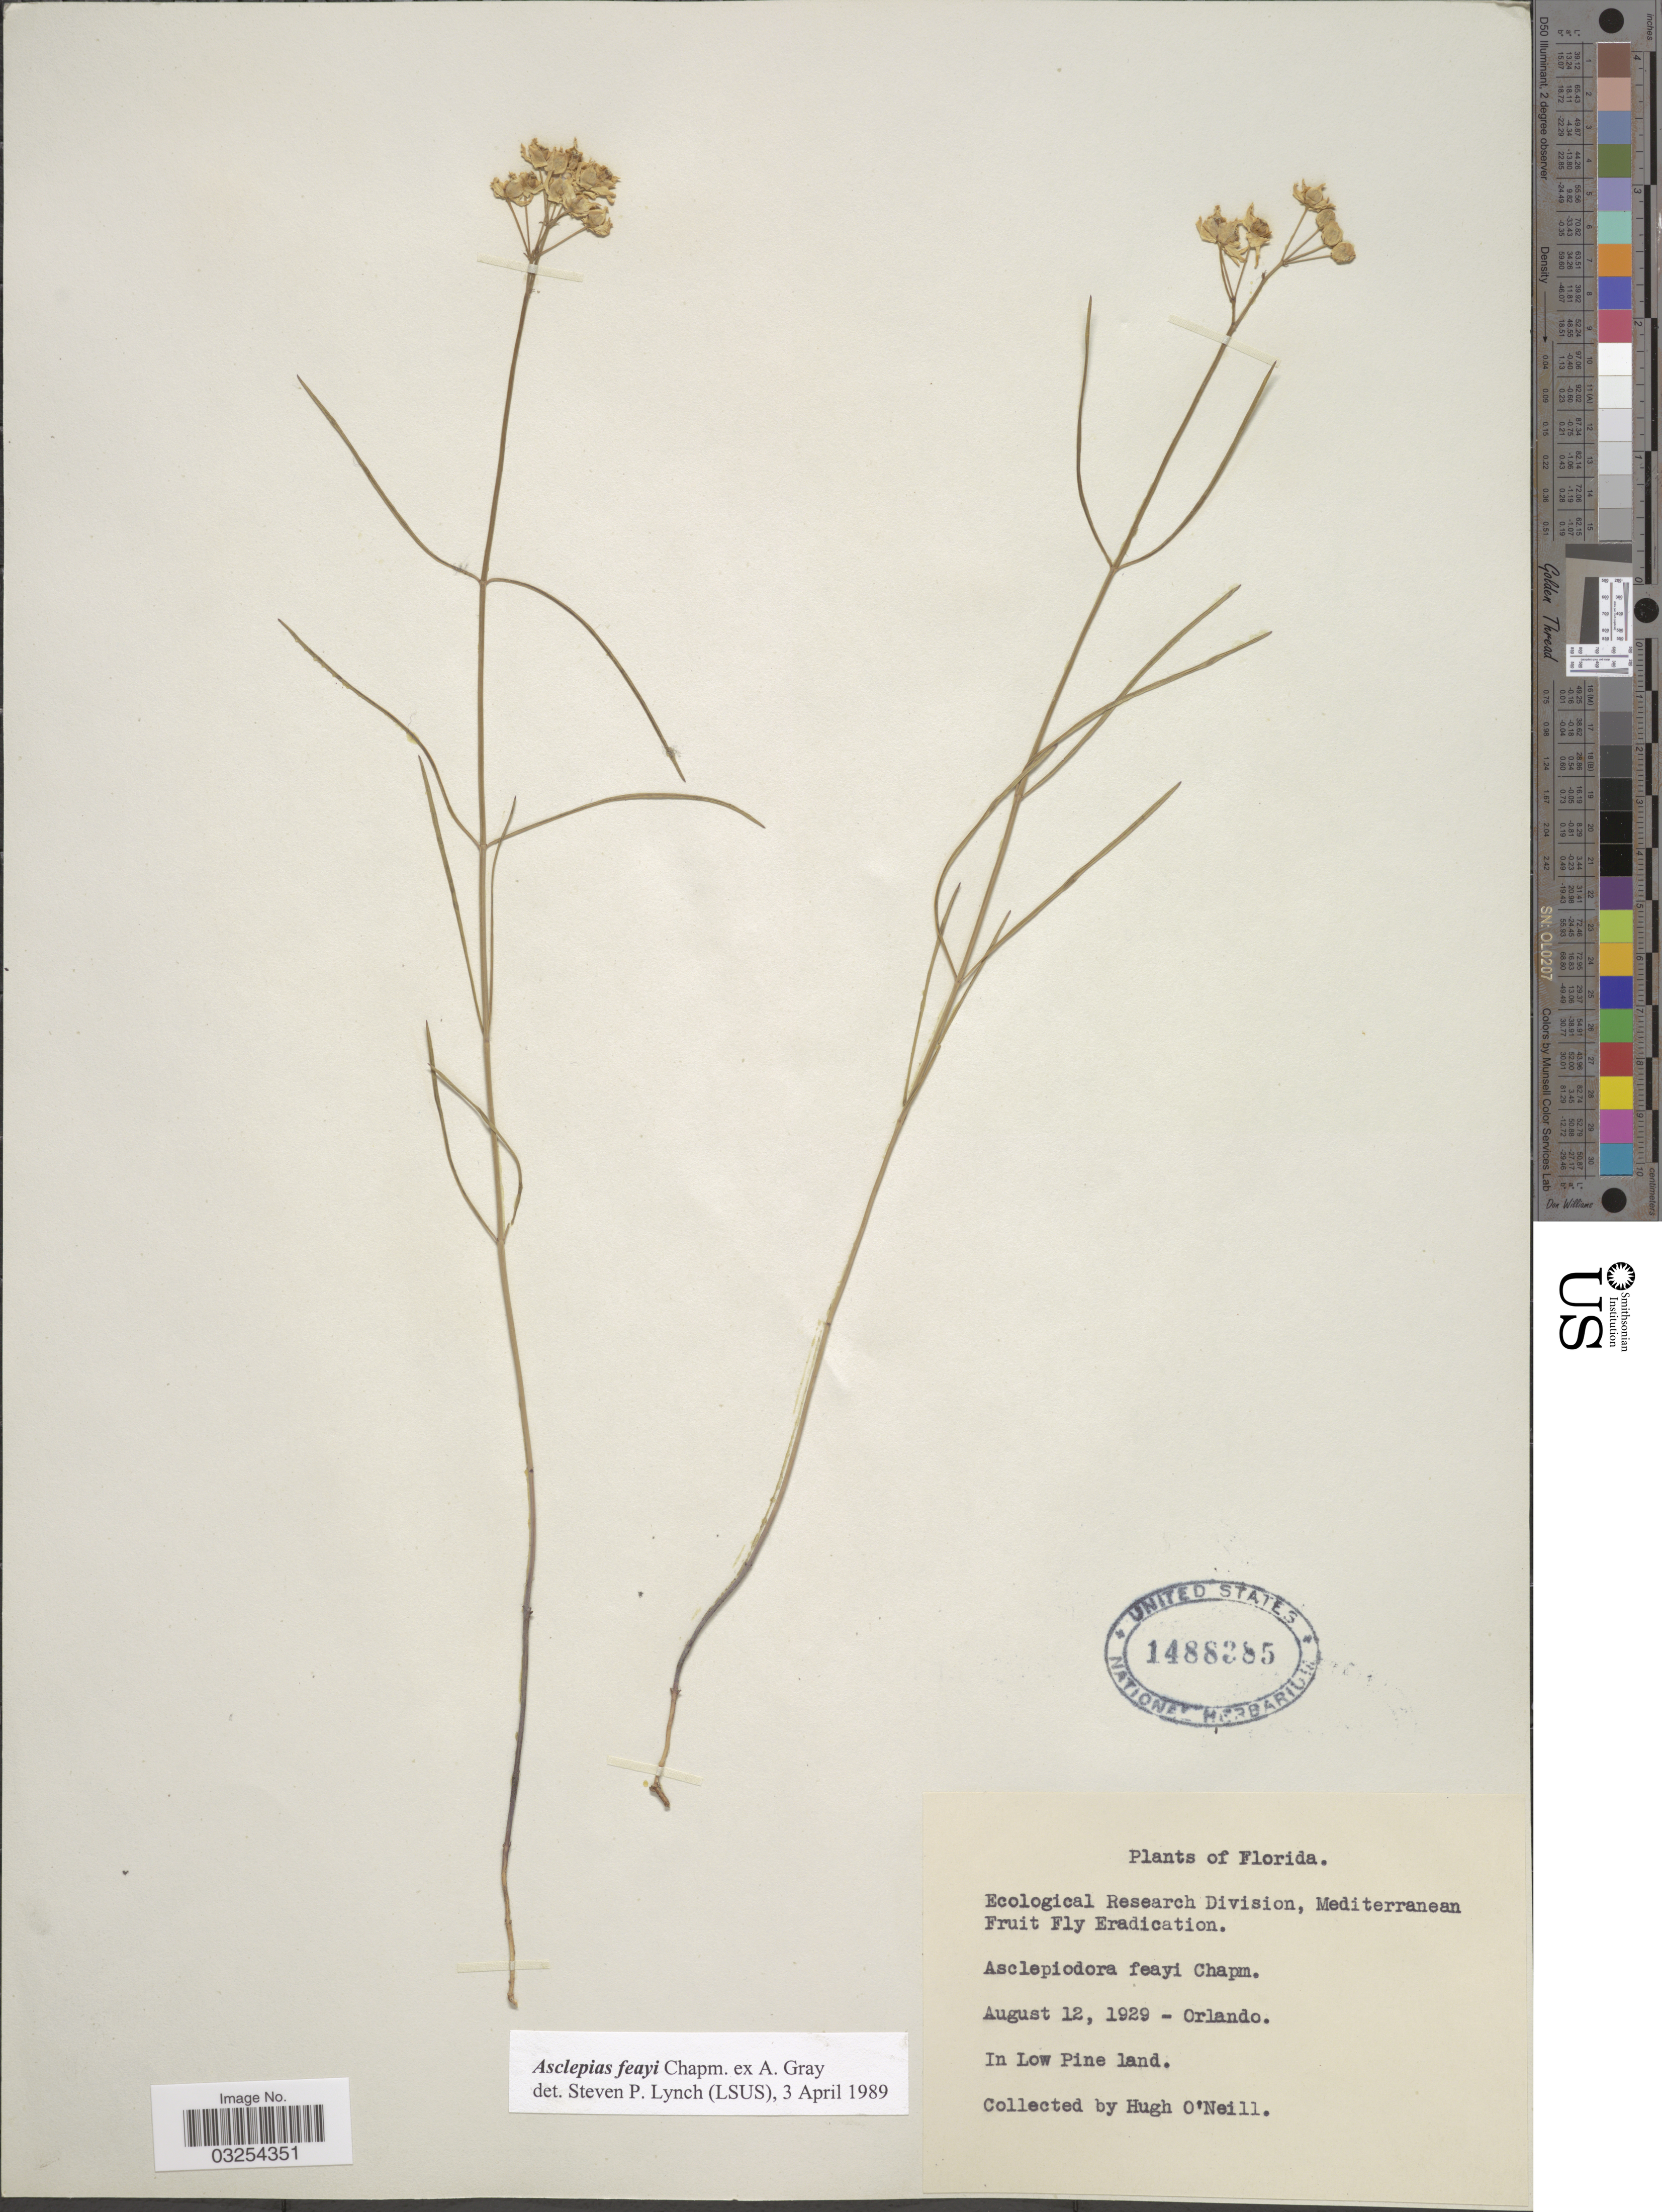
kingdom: Plantae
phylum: Tracheophyta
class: Magnoliopsida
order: Gentianales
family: Apocynaceae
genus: Asclepias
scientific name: Asclepias feayi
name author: Chapm. ex A. Gray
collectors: H. O'Neill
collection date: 1929-08-12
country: United States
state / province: Florida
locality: Orlando. In Low Pine land.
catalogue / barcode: US 1488385